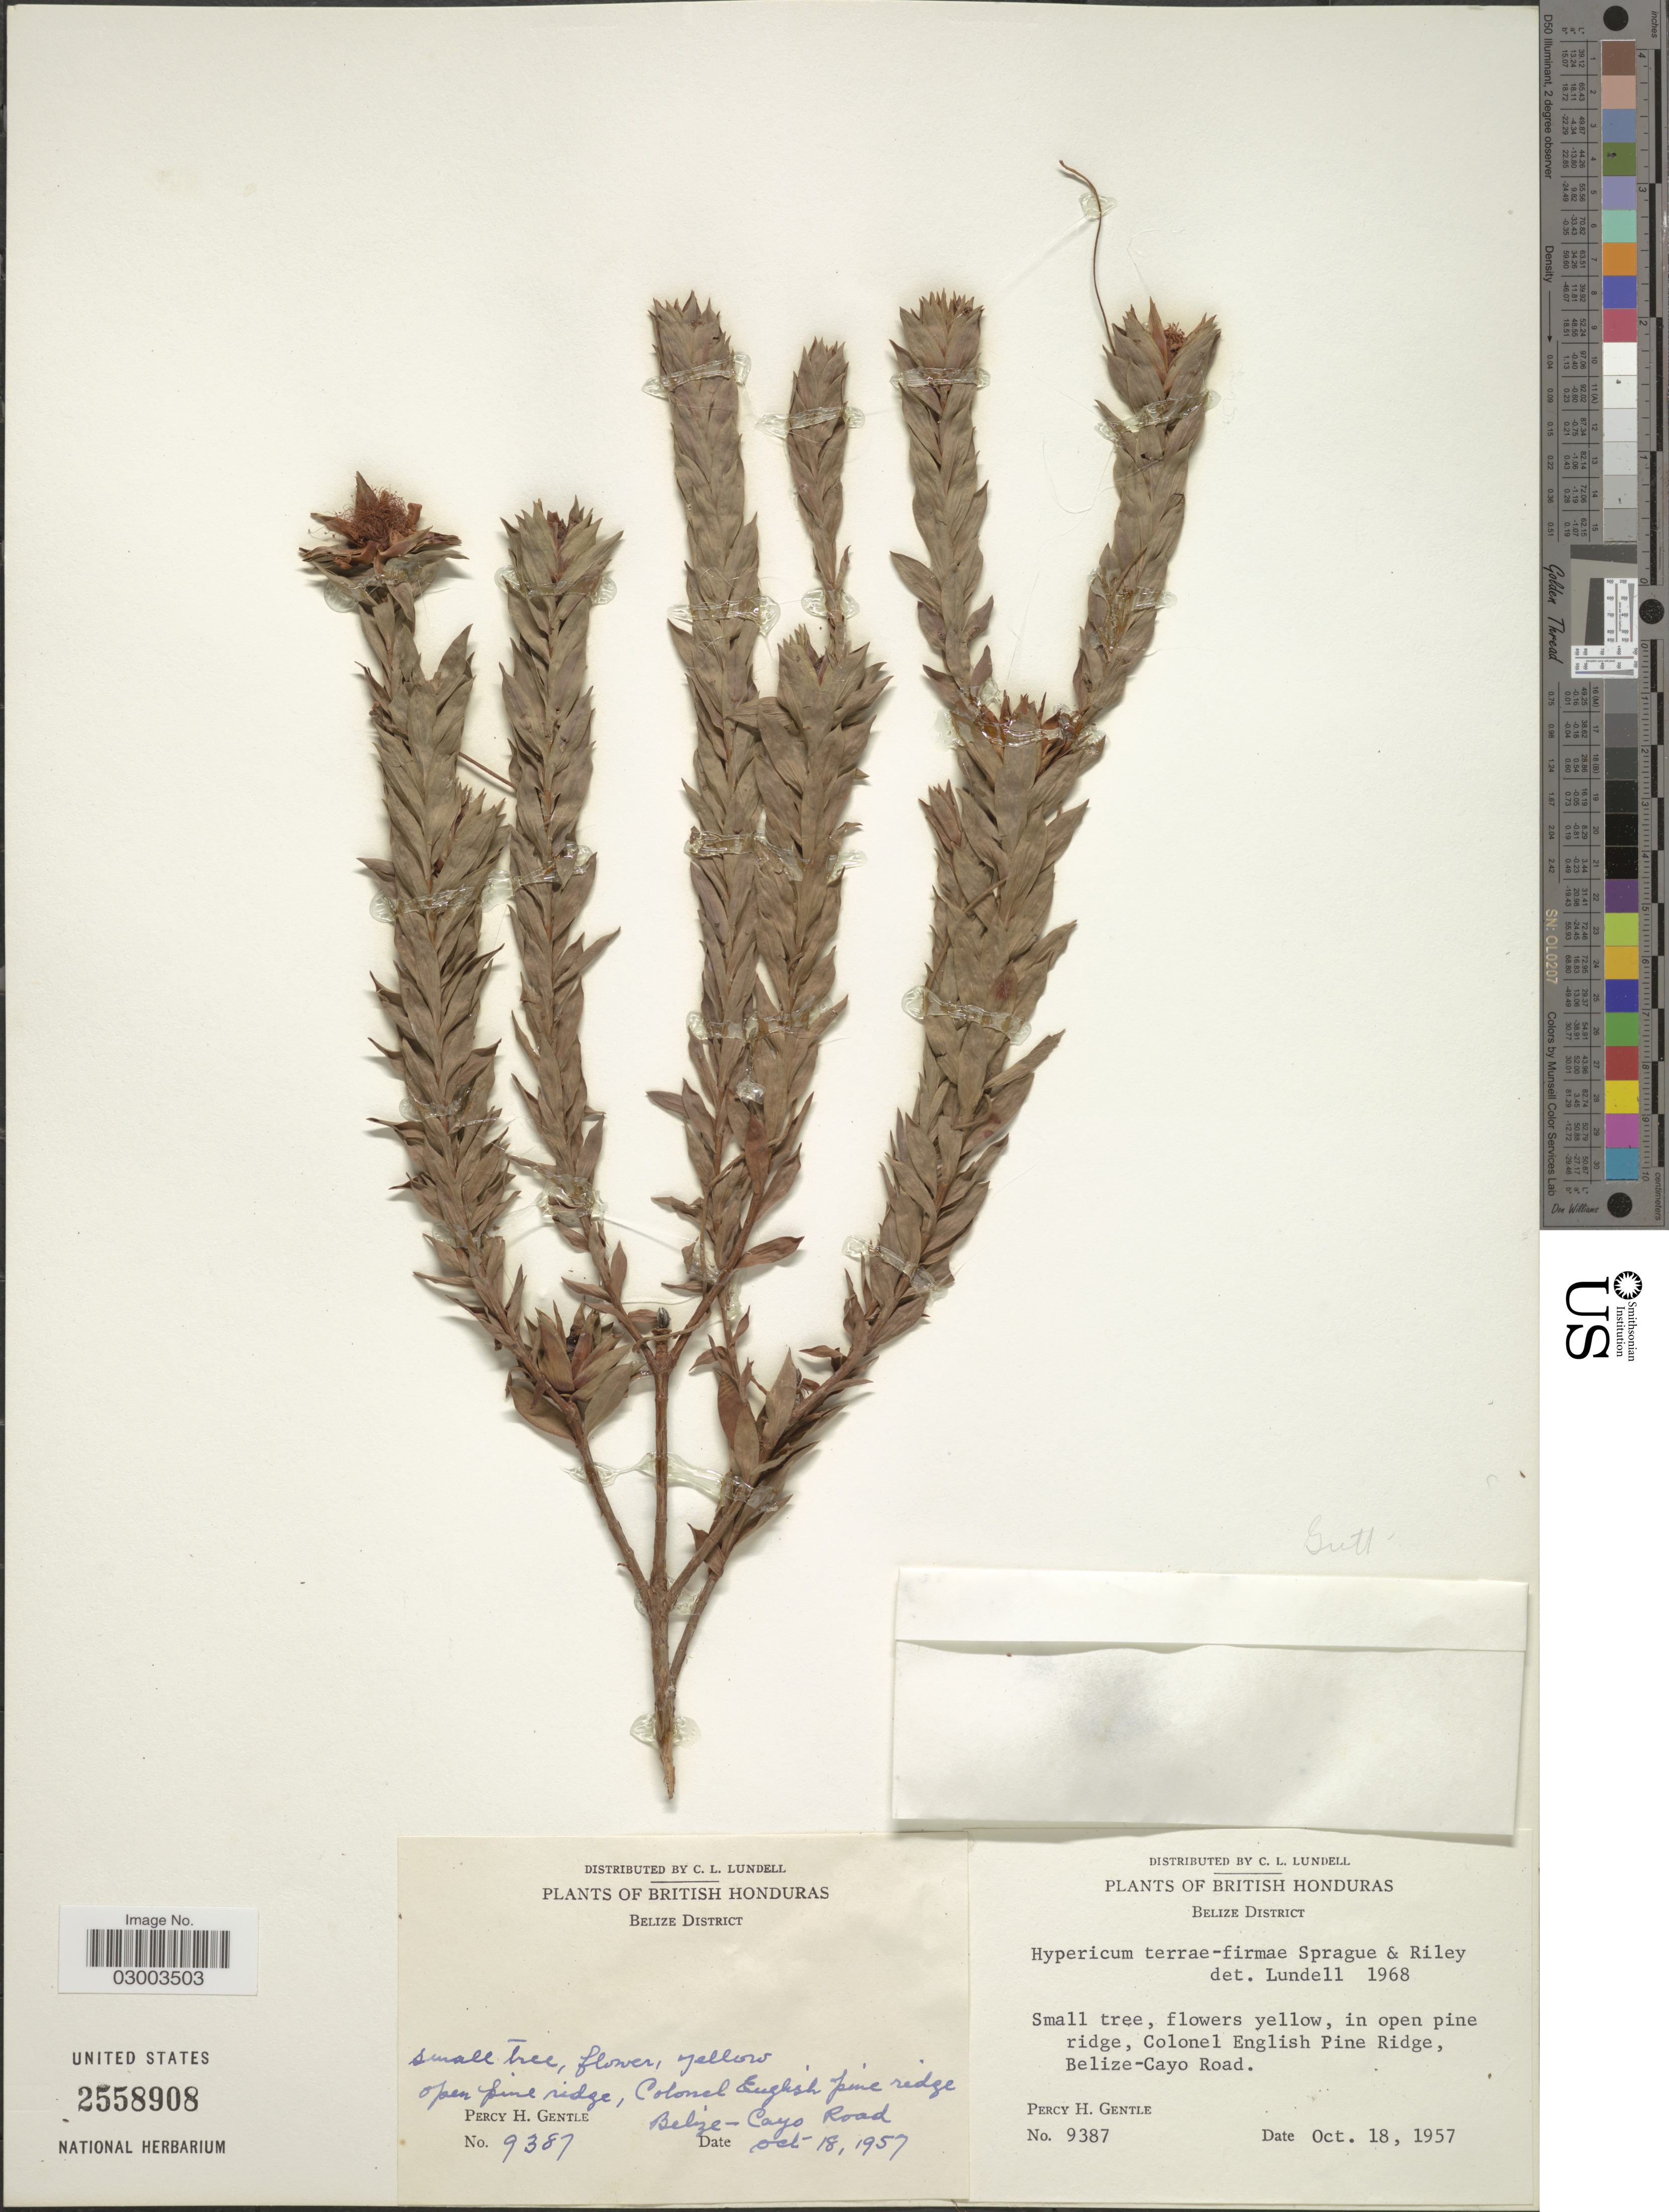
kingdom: Plantae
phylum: Tracheophyta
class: Magnoliopsida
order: Malpighiales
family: Hypericaceae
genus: Hypericum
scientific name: Hypericum terrae-firmae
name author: Sprague & Riley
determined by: Lundell, --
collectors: P. H. Gentle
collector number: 9387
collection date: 1957-10-18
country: Belize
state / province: Cayo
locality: British Honduras. Belize District. in open pine ridge, Colonel English Pine Ridge, Belize-Cayo Road.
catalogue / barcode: US 2558908